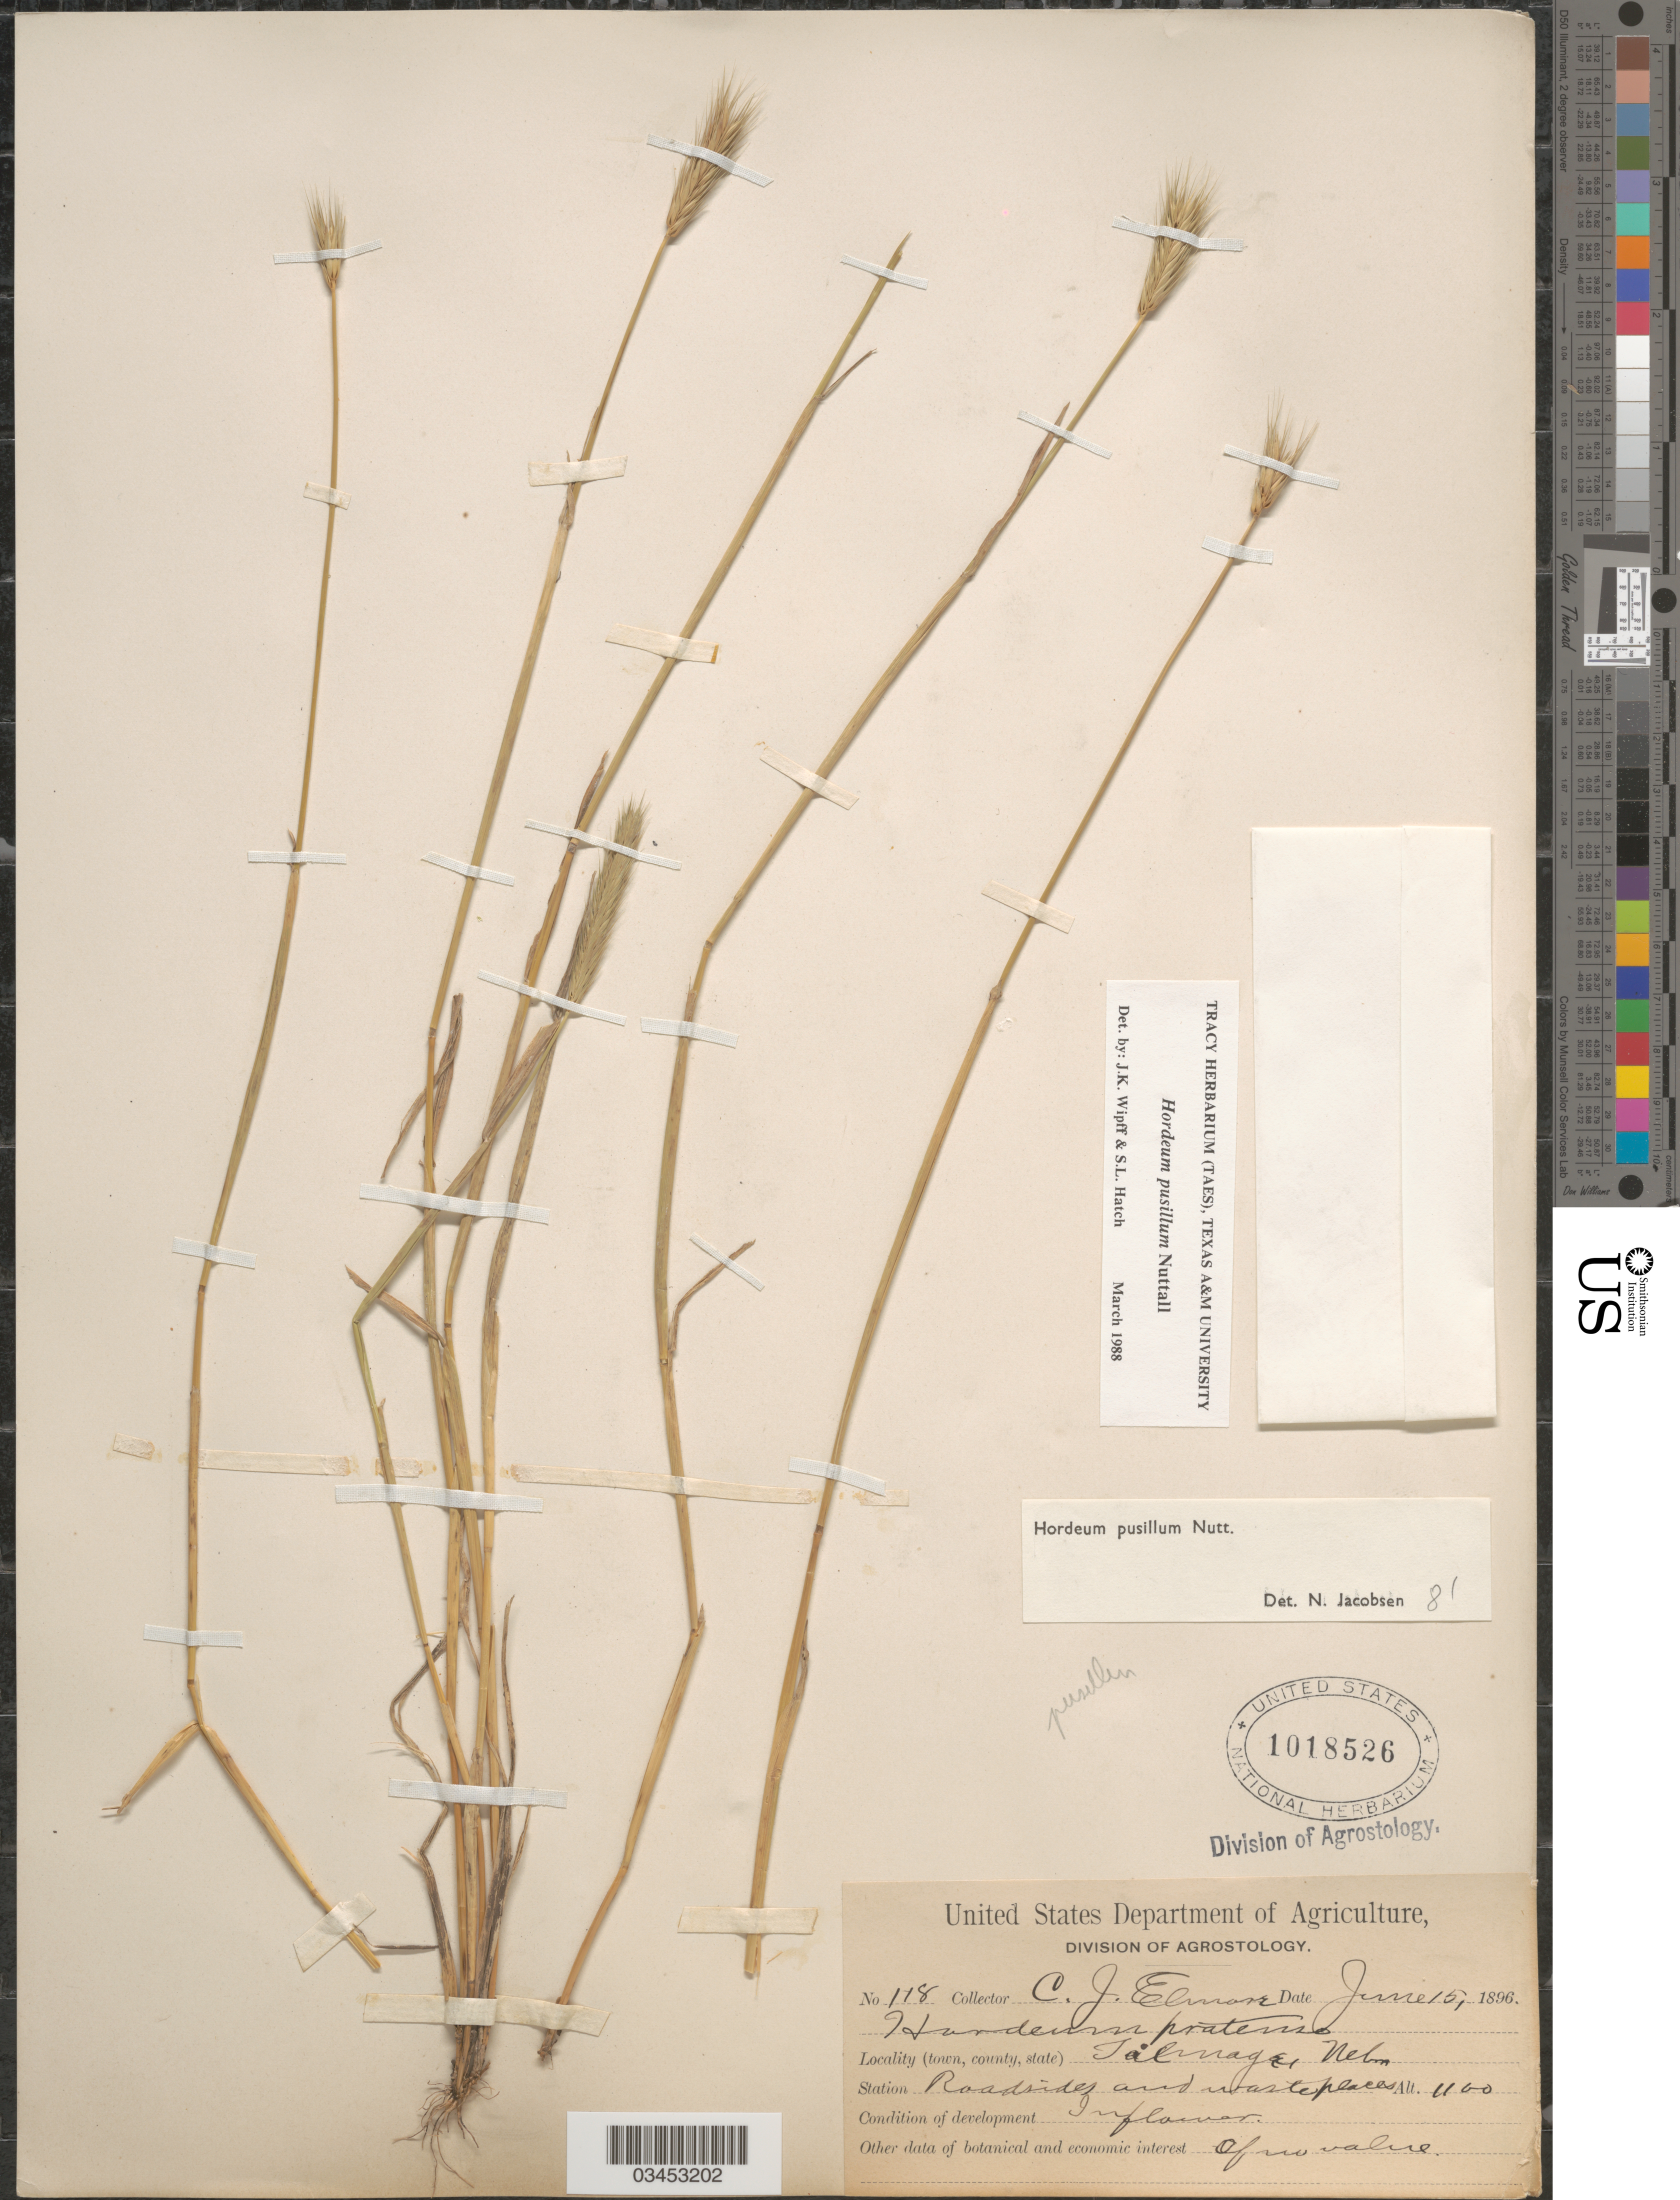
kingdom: Plantae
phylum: Tracheophyta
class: Liliopsida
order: Poales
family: Poaceae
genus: Hordeum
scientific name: Hordeum pusillum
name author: Nutt.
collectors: C. Elmore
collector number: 118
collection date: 1896-06-15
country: United States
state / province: Nebraska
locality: Talmage. Station Roadside and waste places.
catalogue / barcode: US 1018526